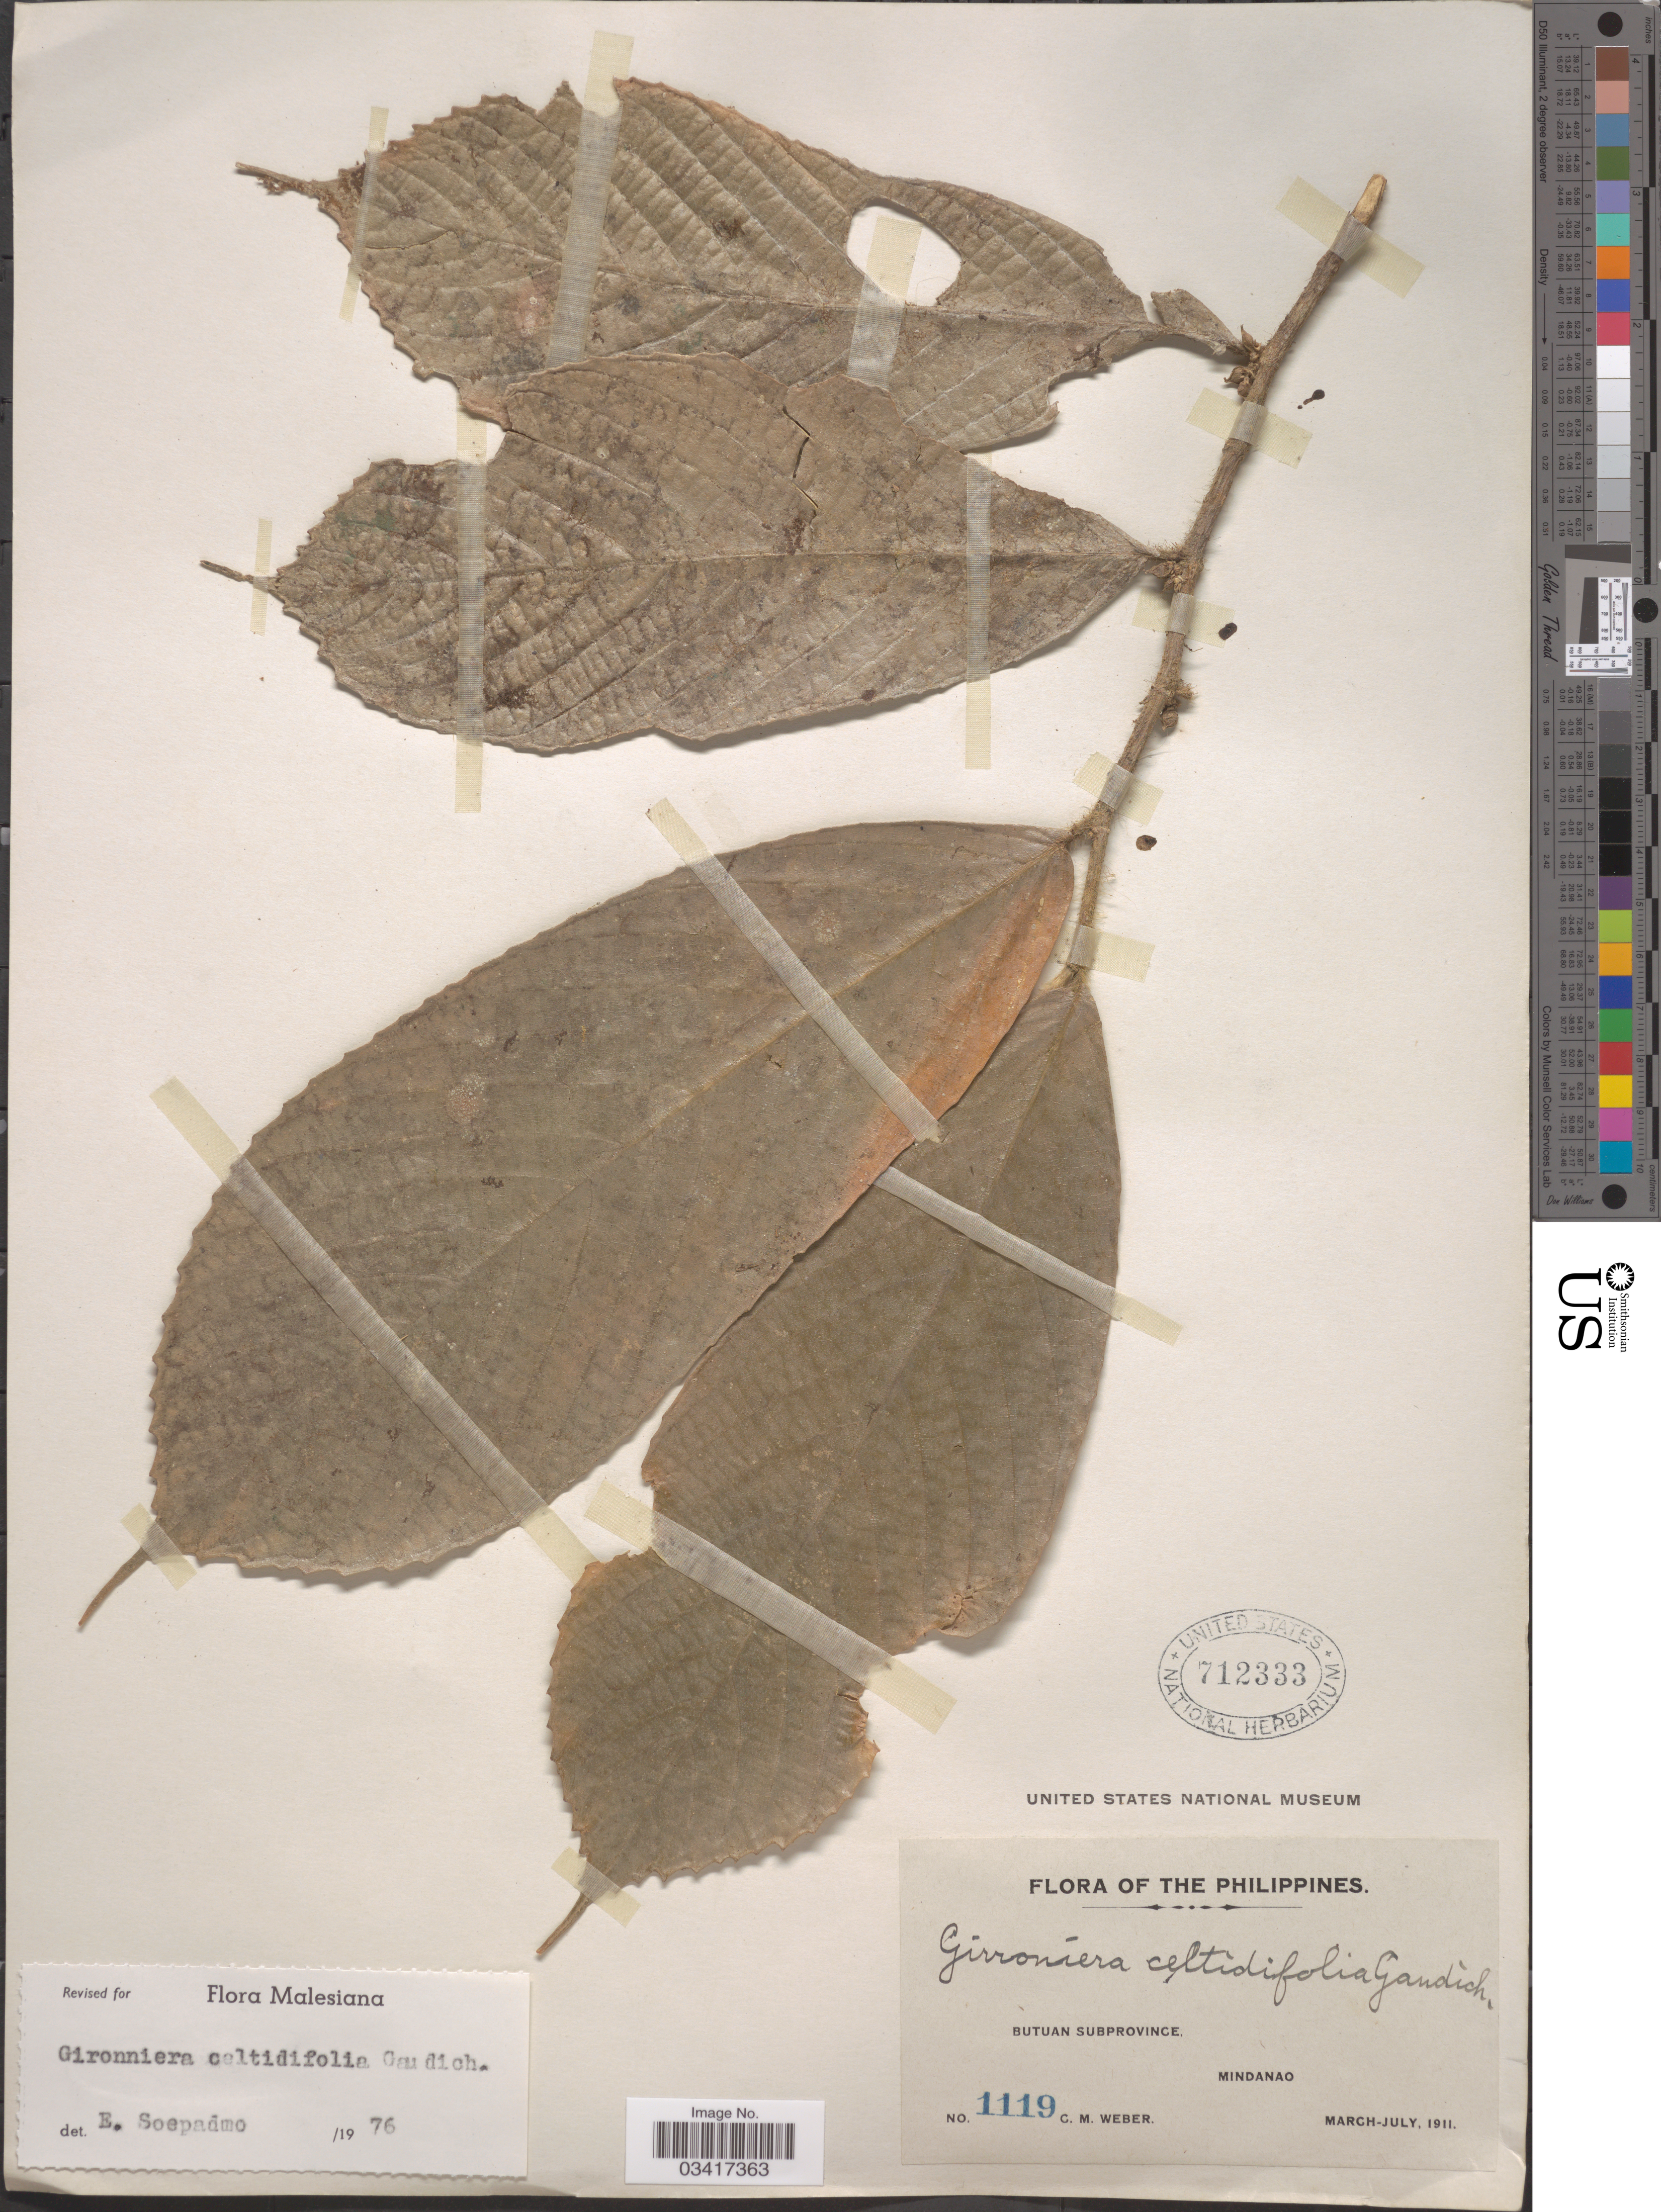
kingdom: Plantae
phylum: Tracheophyta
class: Magnoliopsida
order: Rosales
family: Cannabaceae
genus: Gironniera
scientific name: Gironniera celtidifolia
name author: Gaudich.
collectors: C. M. Weber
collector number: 1119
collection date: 1911-03/1911-07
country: Philippines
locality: Butuan Subprovince. Mindanao.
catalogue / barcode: US 712333